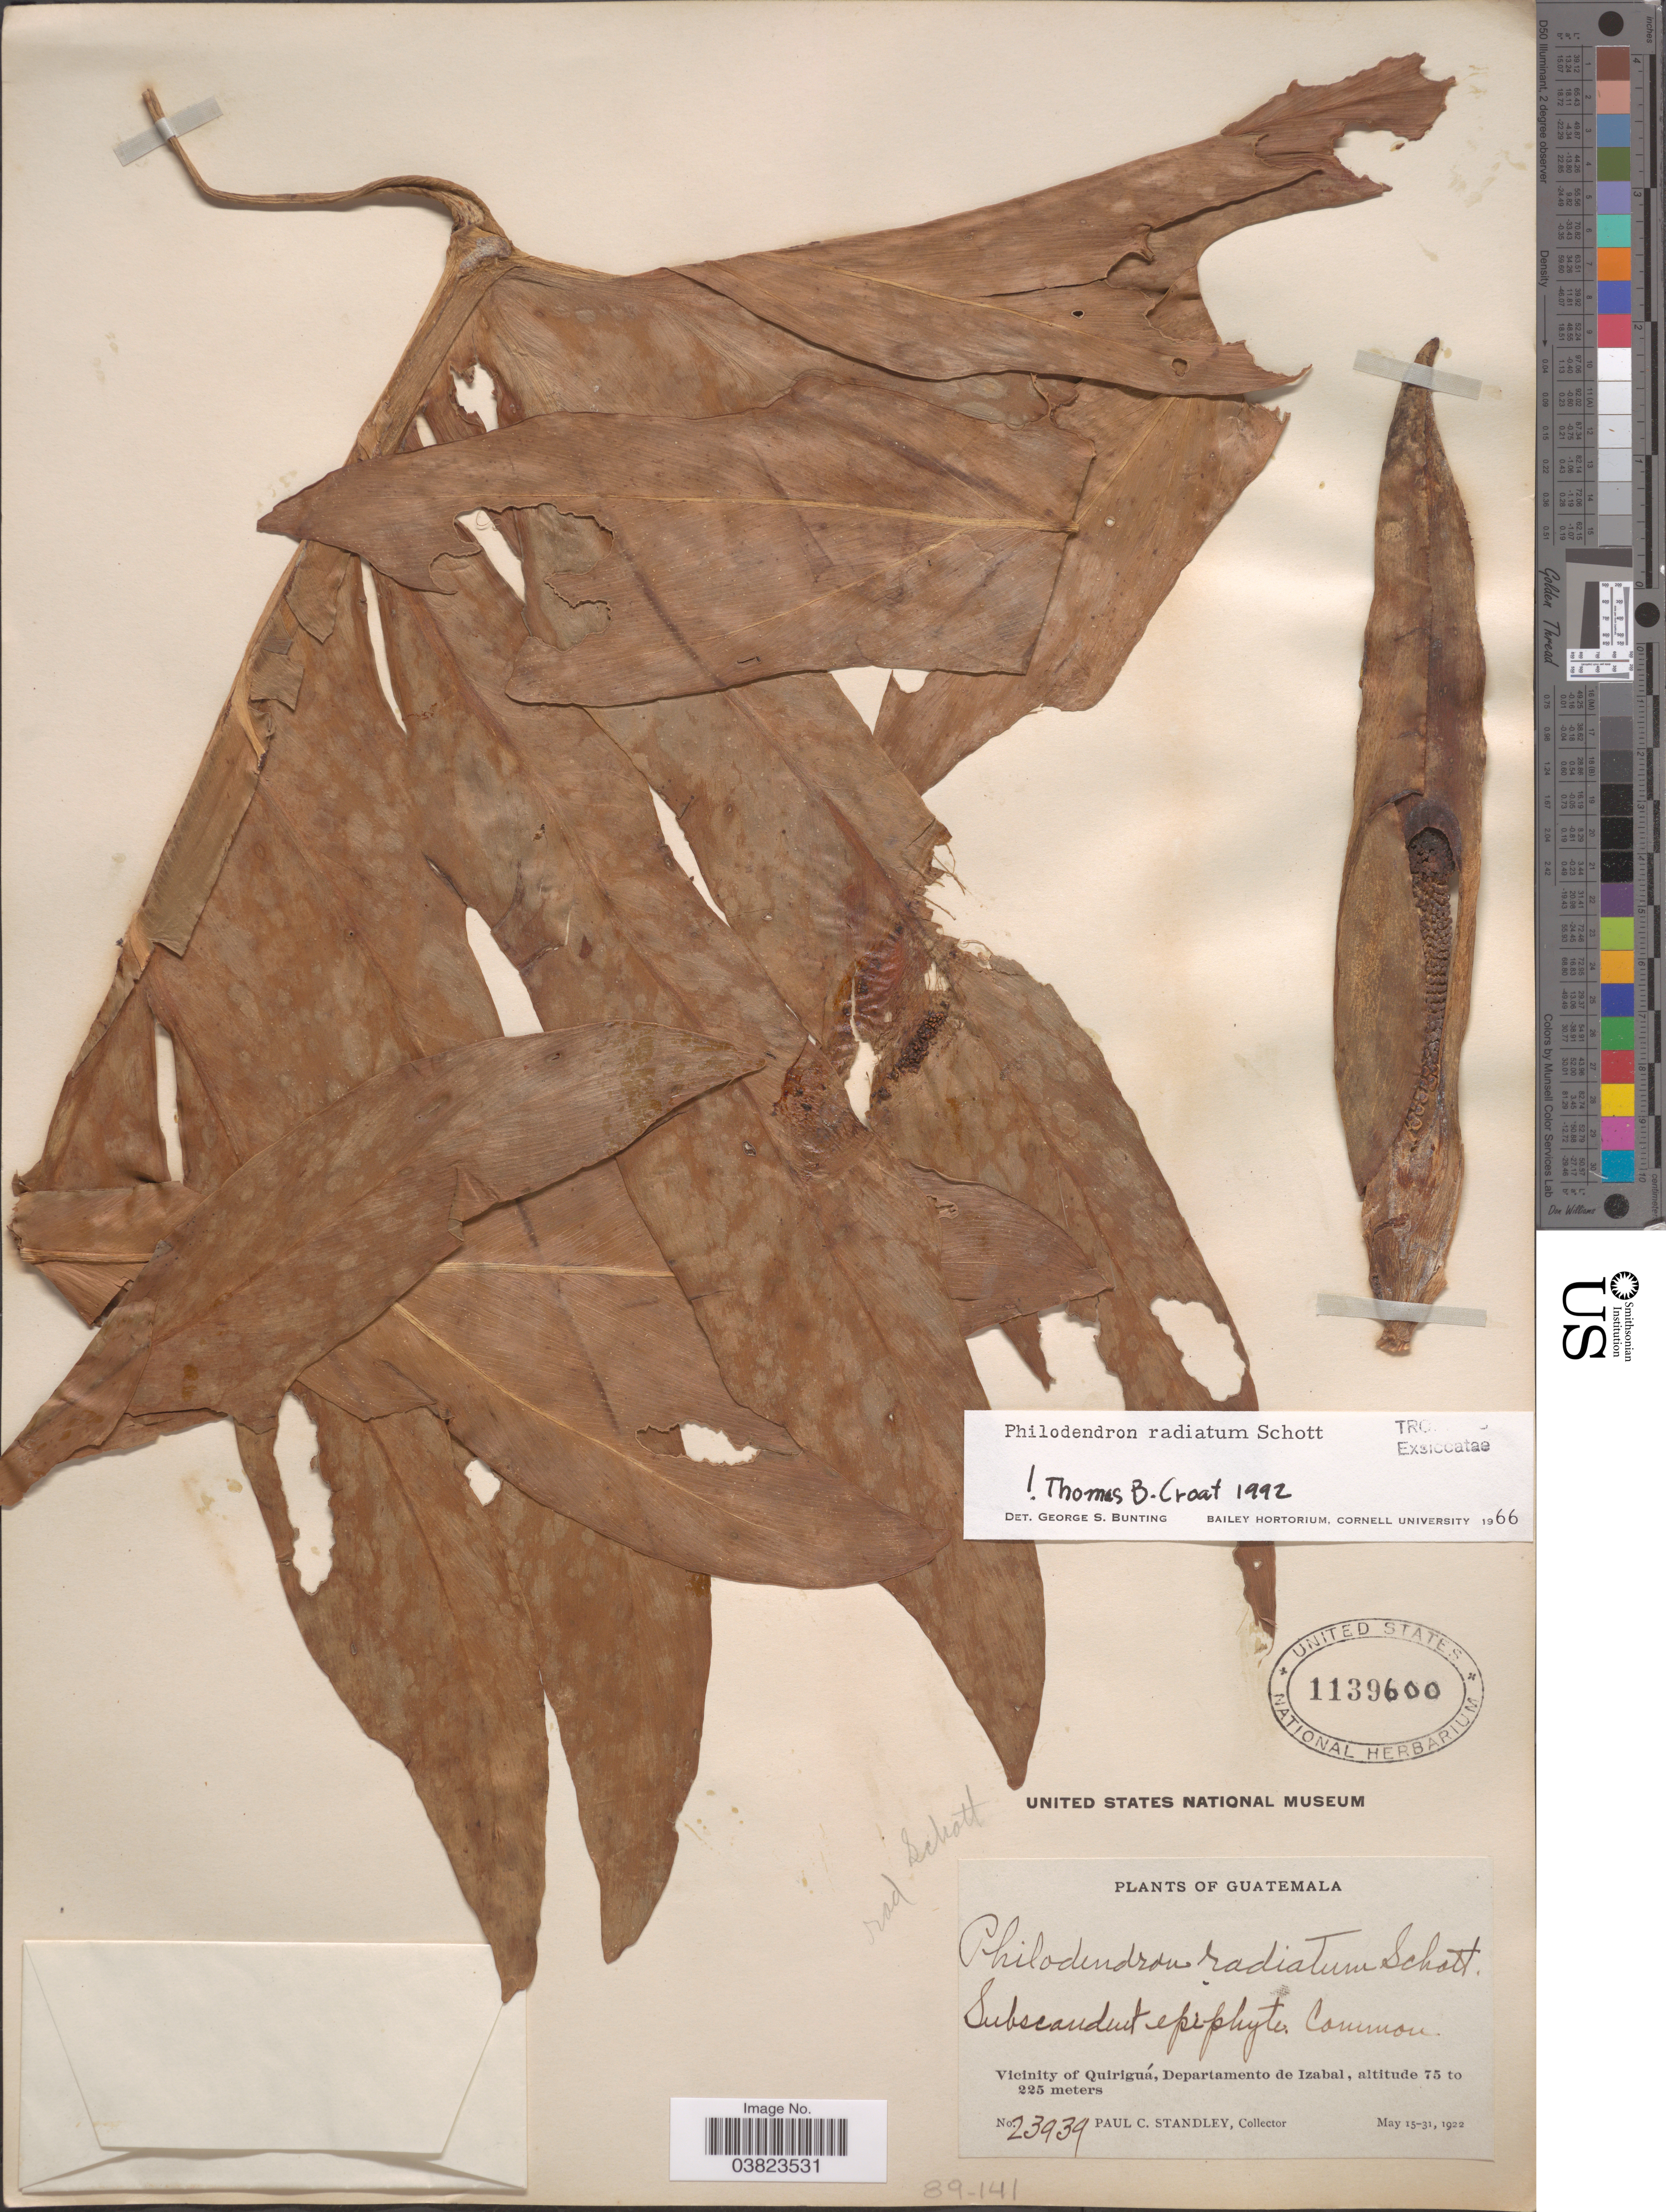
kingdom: Plantae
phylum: Tracheophyta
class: Liliopsida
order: Alismatales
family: Araceae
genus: Philodendron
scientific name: Philodendron radiatum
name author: Schott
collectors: P. C. Standley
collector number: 23939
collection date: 1922-05-15/1922-05-31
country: Guatemala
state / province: Izabal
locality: Vicinity of Quiriguá, Departamento de Izabal.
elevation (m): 75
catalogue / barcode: US 1139600